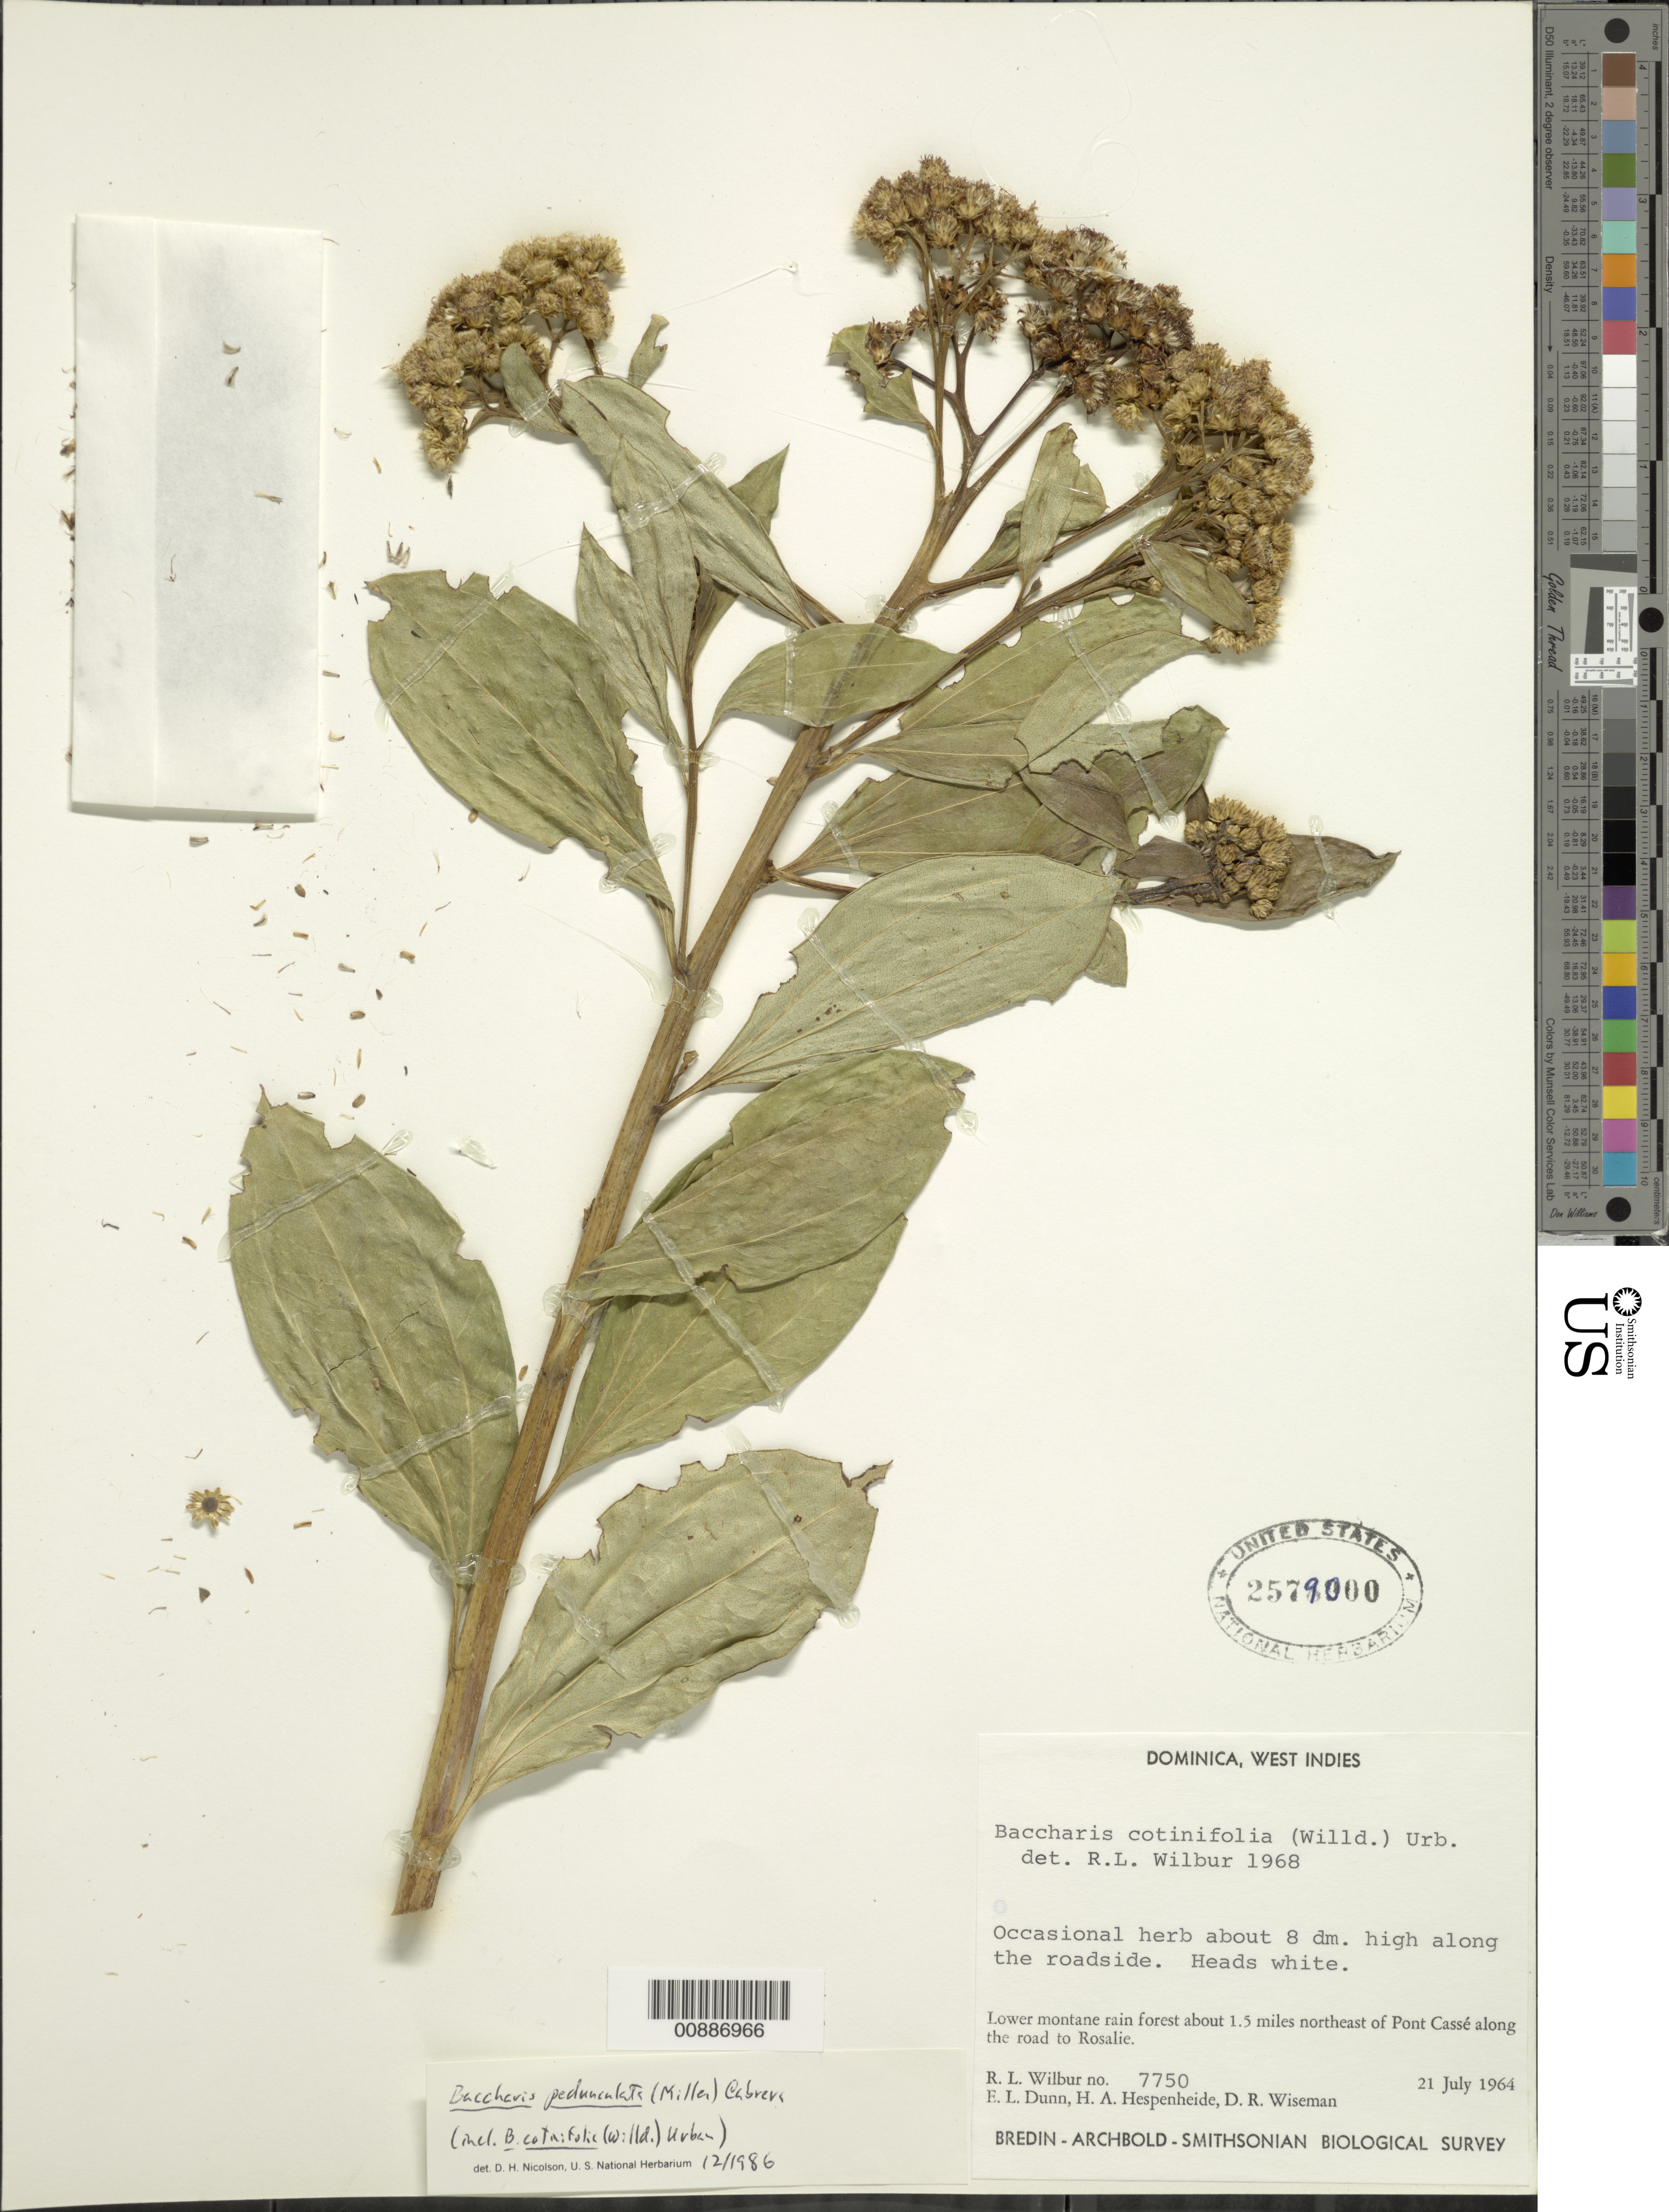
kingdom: Plantae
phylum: Tracheophyta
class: Magnoliopsida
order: Asterales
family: Asteraceae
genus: Baccharis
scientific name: Baccharis pedunculata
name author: (Mill.) Cabrera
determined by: Nicolson, Dan H.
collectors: R. L. Wilbur, E. Dunn, H. A. Hespenheide & D. R. Wiseman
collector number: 7750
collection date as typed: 21 Jul 1964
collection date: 1964-07-21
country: Dominica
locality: About 1.5 miles NE of Pont Cassé, along the road to Rosalie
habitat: Roadside. Lower montane rainforest.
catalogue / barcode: US 2579000